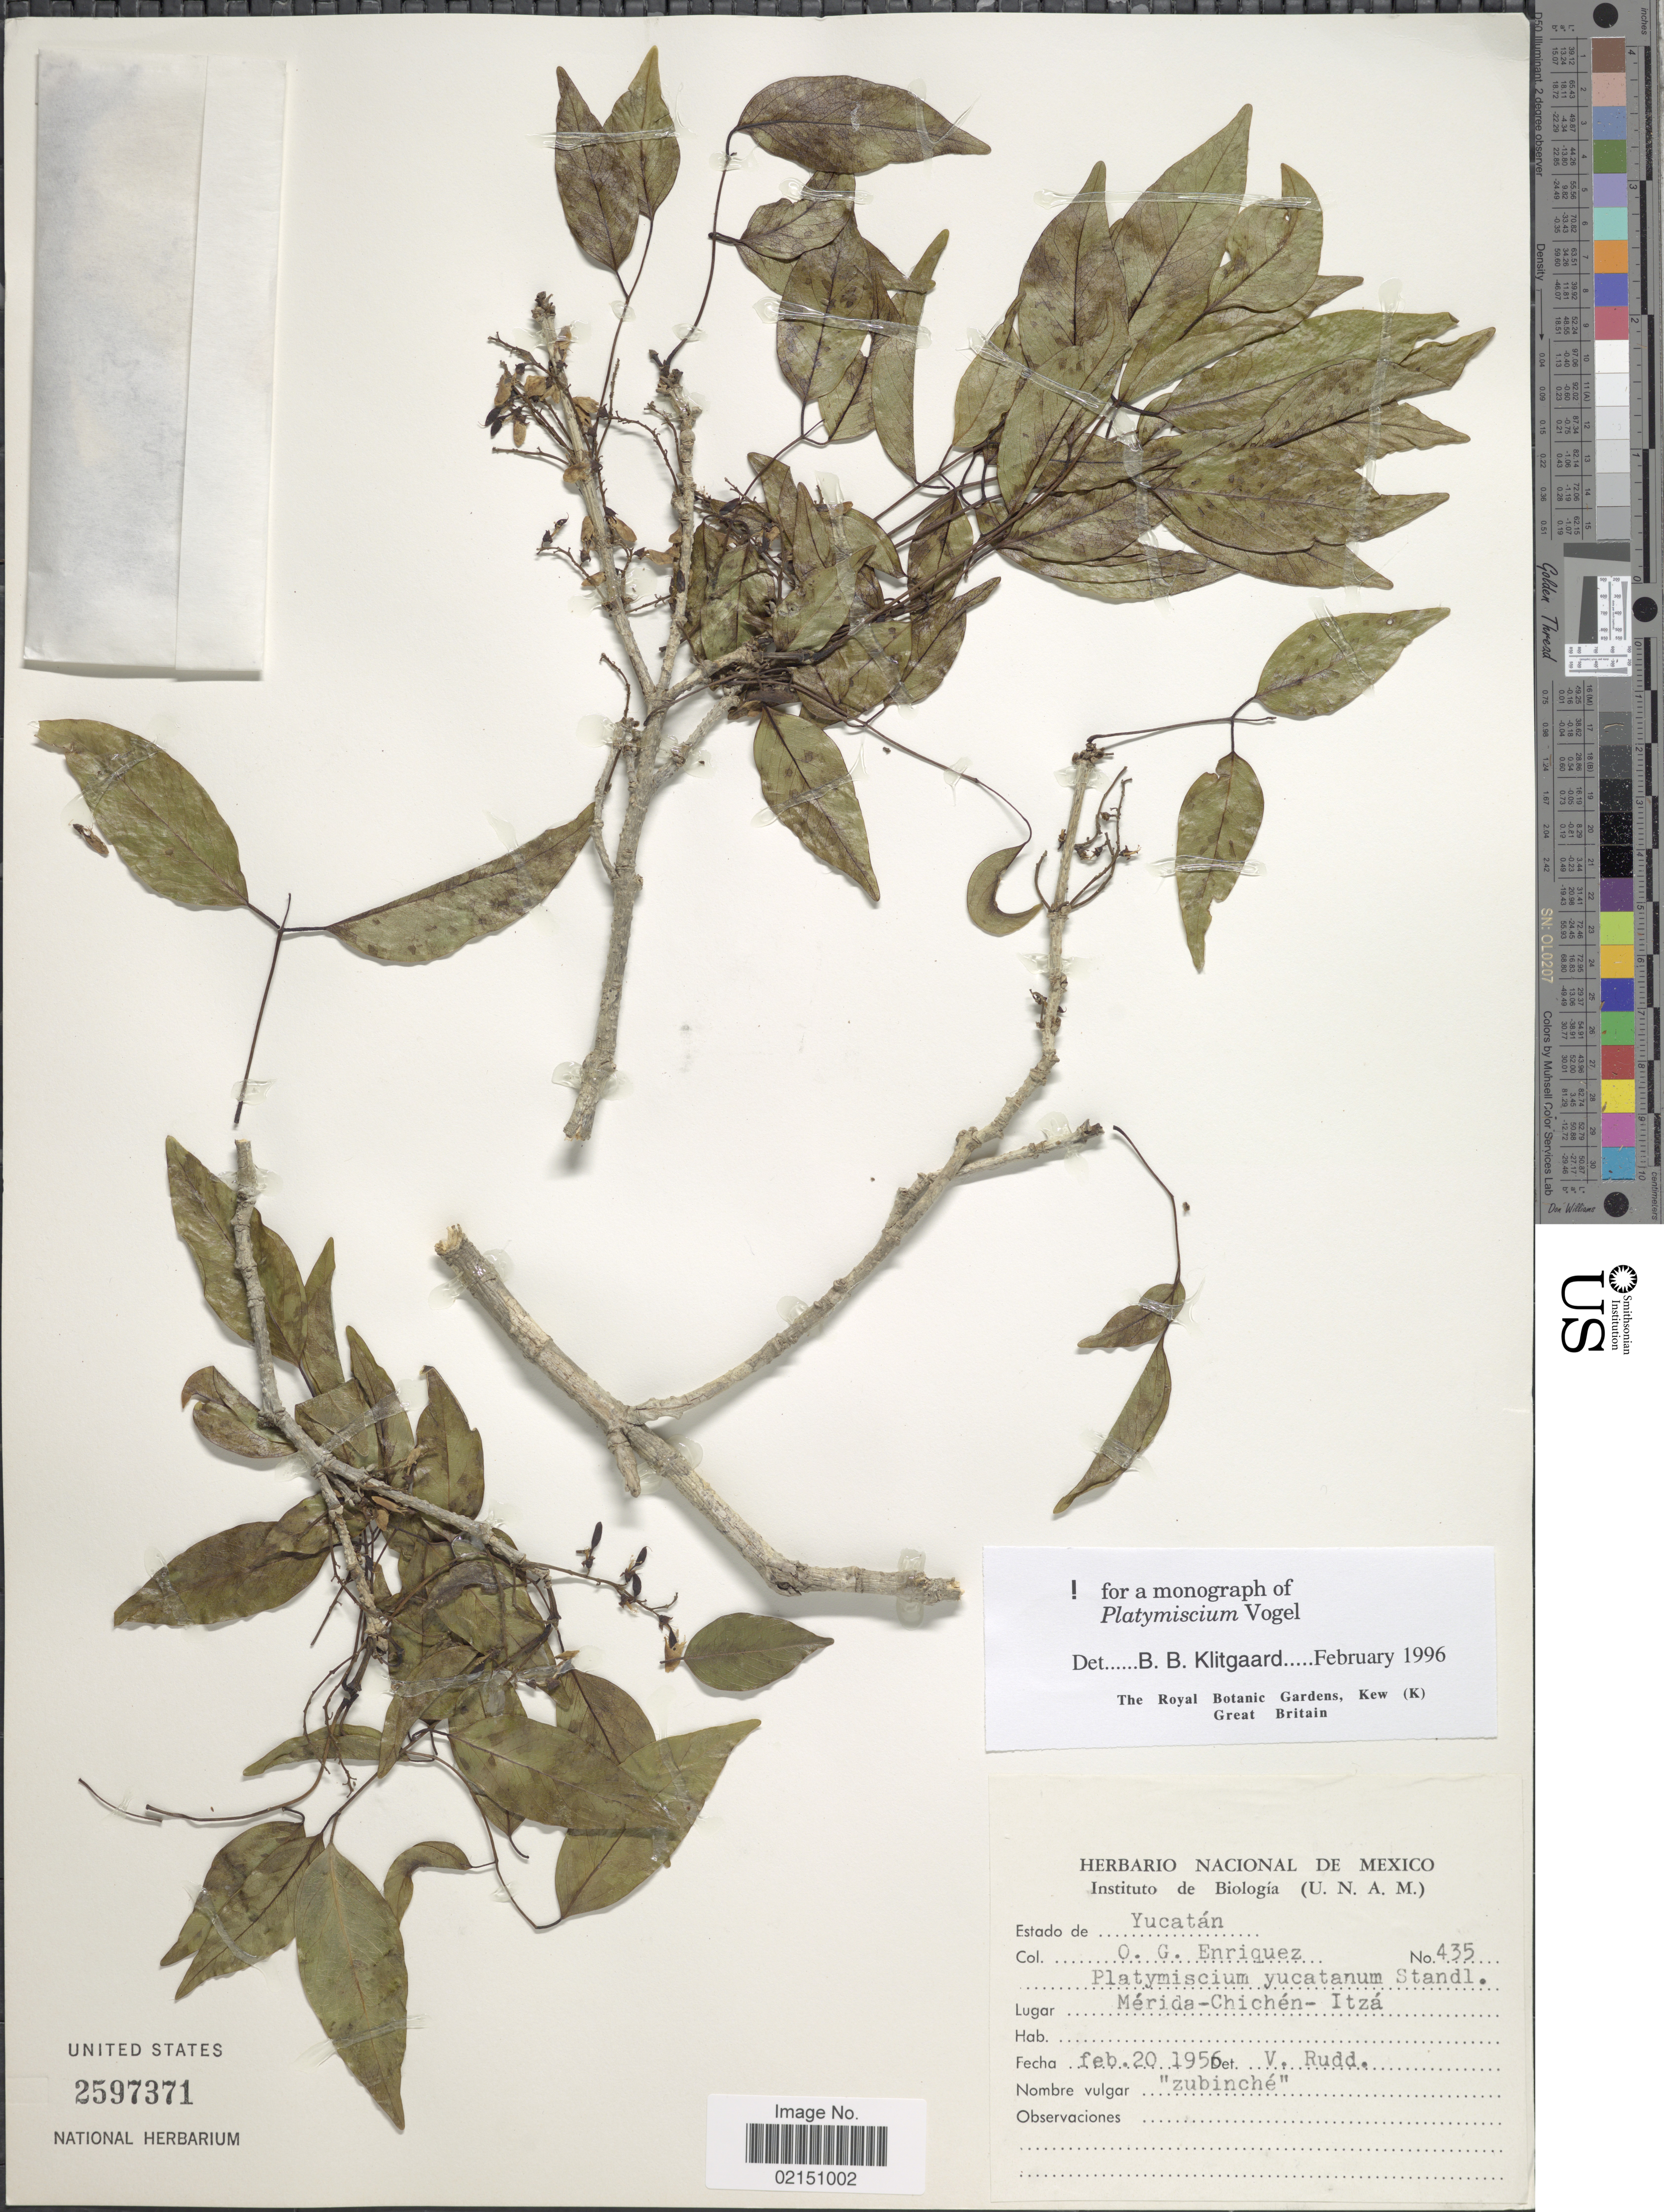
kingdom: Plantae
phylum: Tracheophyta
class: Magnoliopsida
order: Fabales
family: Fabaceae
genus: Platymiscium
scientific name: Platymiscium yucatanum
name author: Standl.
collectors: O. Enriquez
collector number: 435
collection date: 1956-02-20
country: Mexico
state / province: Yucatán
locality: Mérida-Chichén-Itza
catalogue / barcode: US 2597371